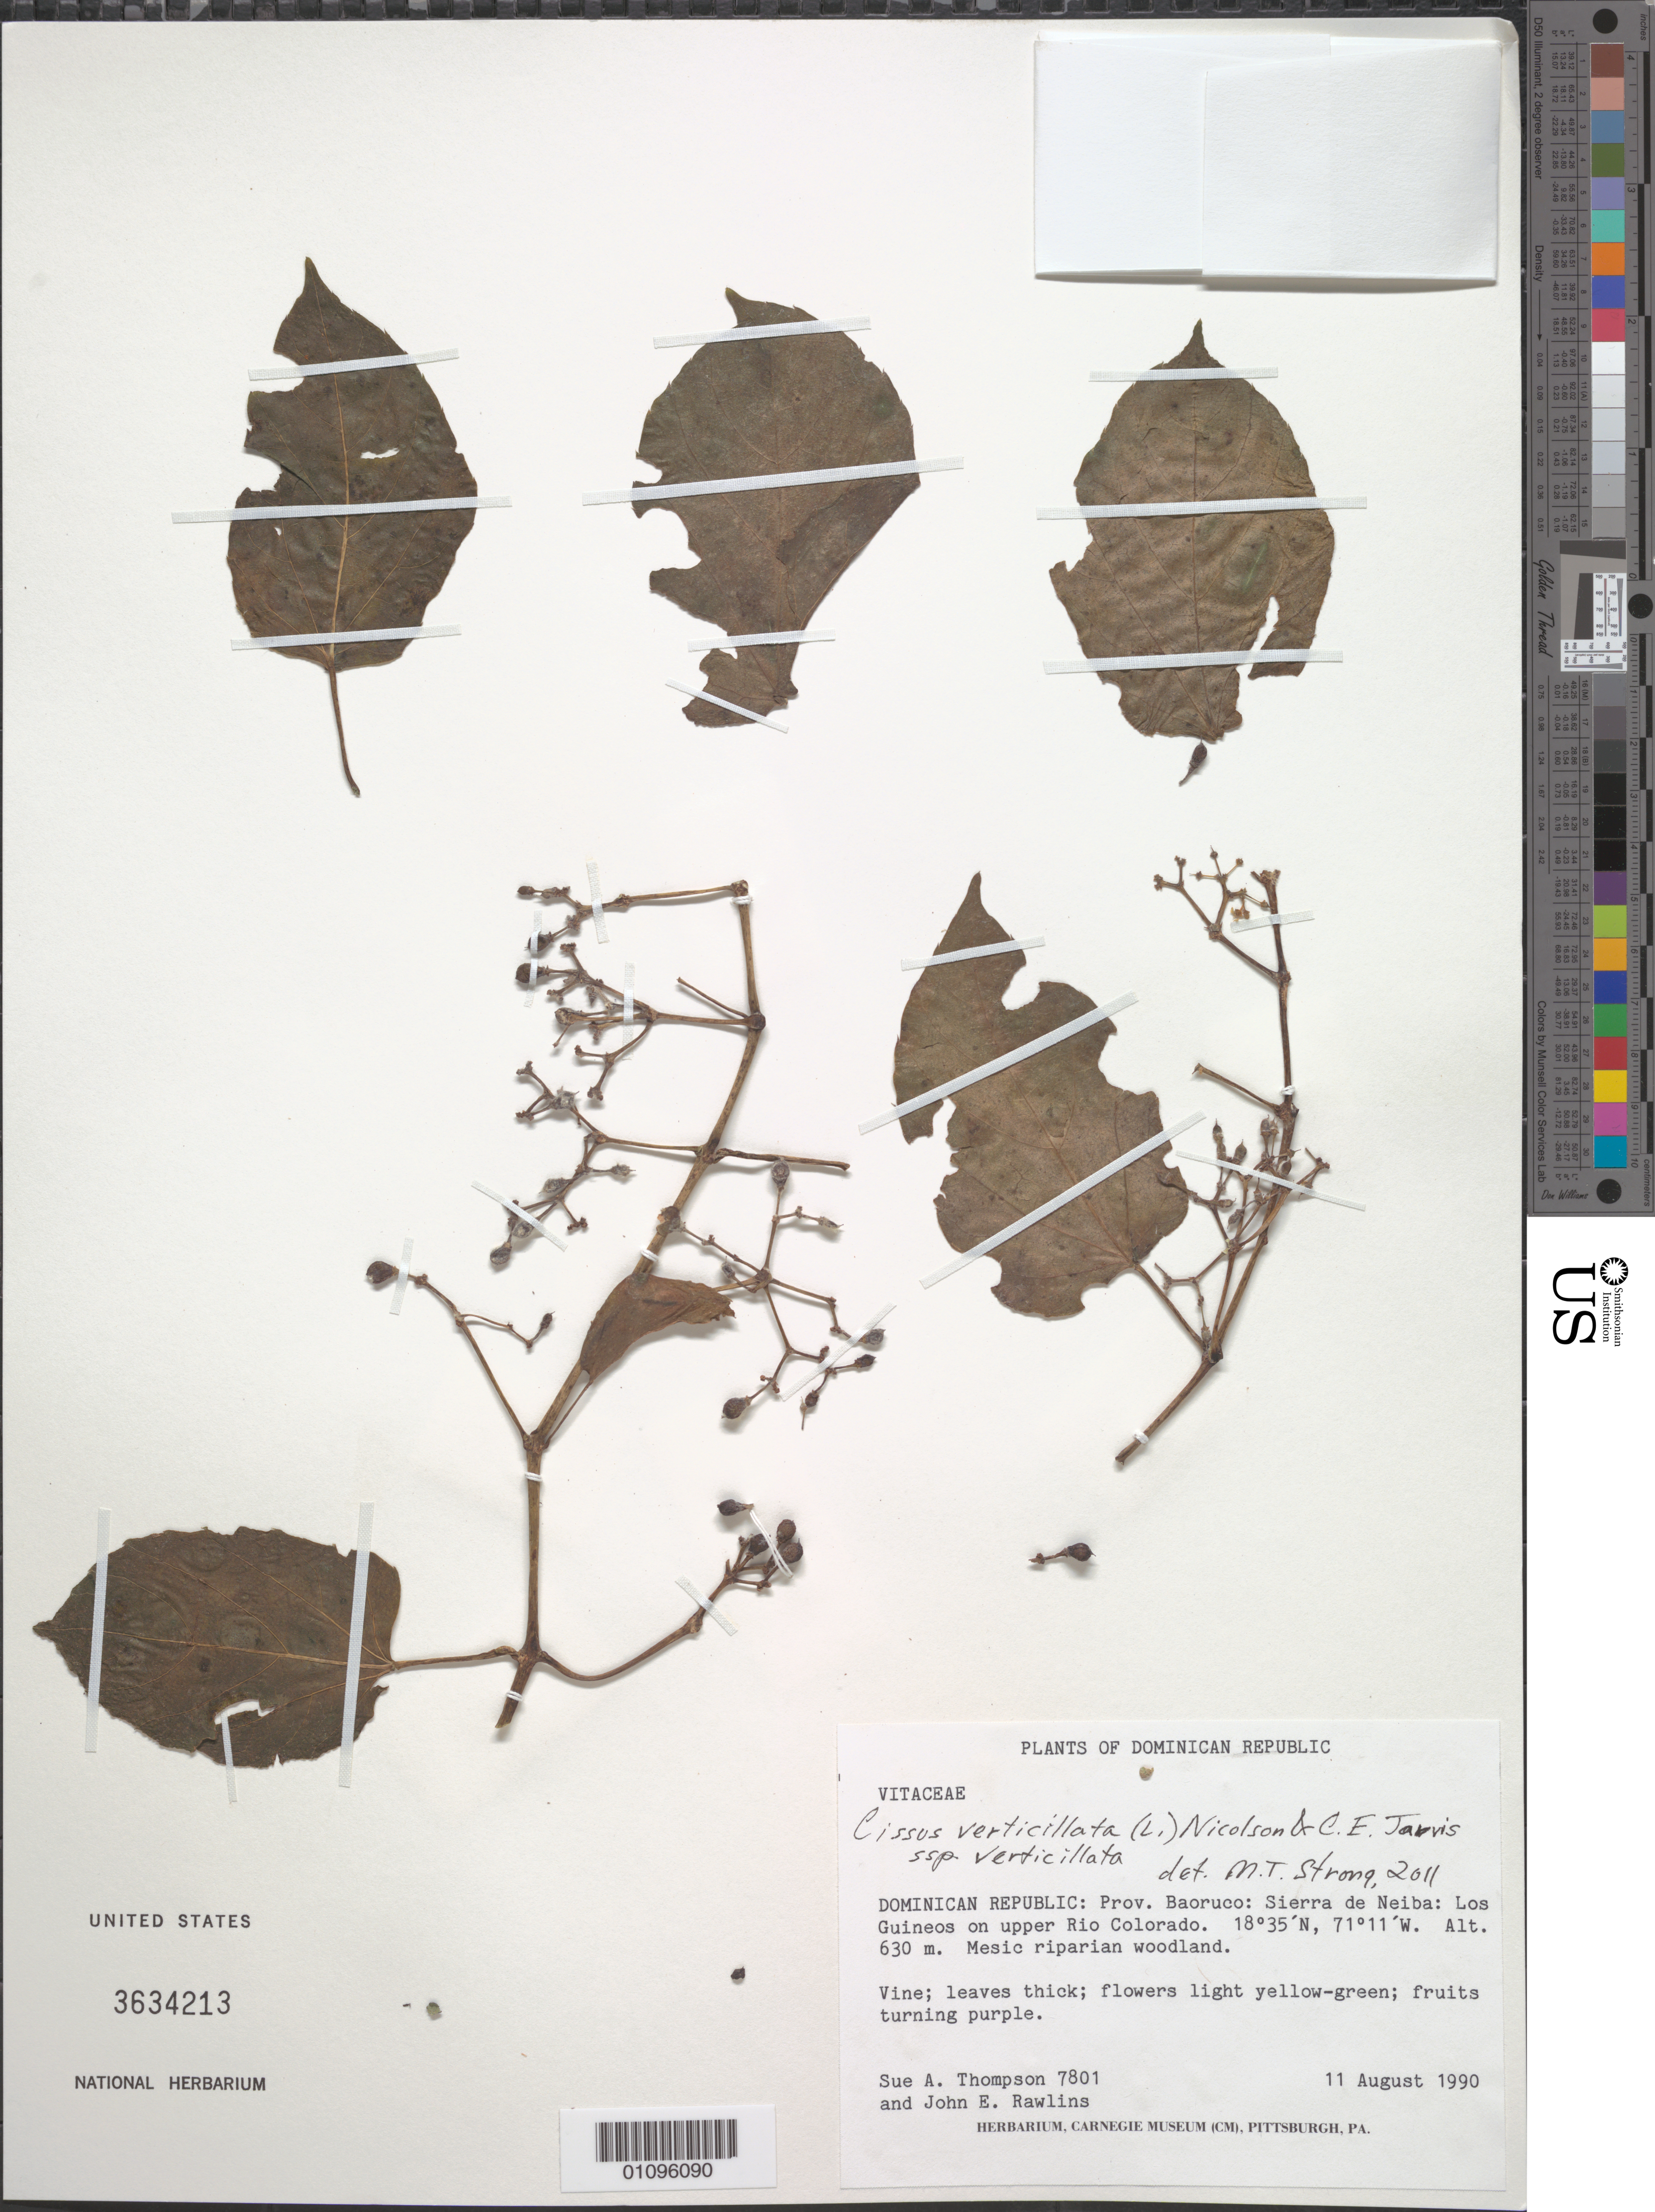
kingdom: Plantae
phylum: Tracheophyta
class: Magnoliopsida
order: Vitales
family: Vitaceae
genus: Cissus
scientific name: Cissus verticillata subsp. verticillata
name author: (L.) Nicolson & C.E. Jarvis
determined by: Strong, M. T., (US), Smithsonian Institution - National Museum of Natural History (UNITED STATES)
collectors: S. A. Thompson & J. Rawlins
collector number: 7801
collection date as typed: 11 Aug 1990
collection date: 1990-08-11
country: Dominican Republic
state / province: Baoruco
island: Hispaniola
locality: Sierra de Neiba, Los Guineos on upper Rio Colorado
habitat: Mesic riparian woodland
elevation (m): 630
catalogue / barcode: US 3634213